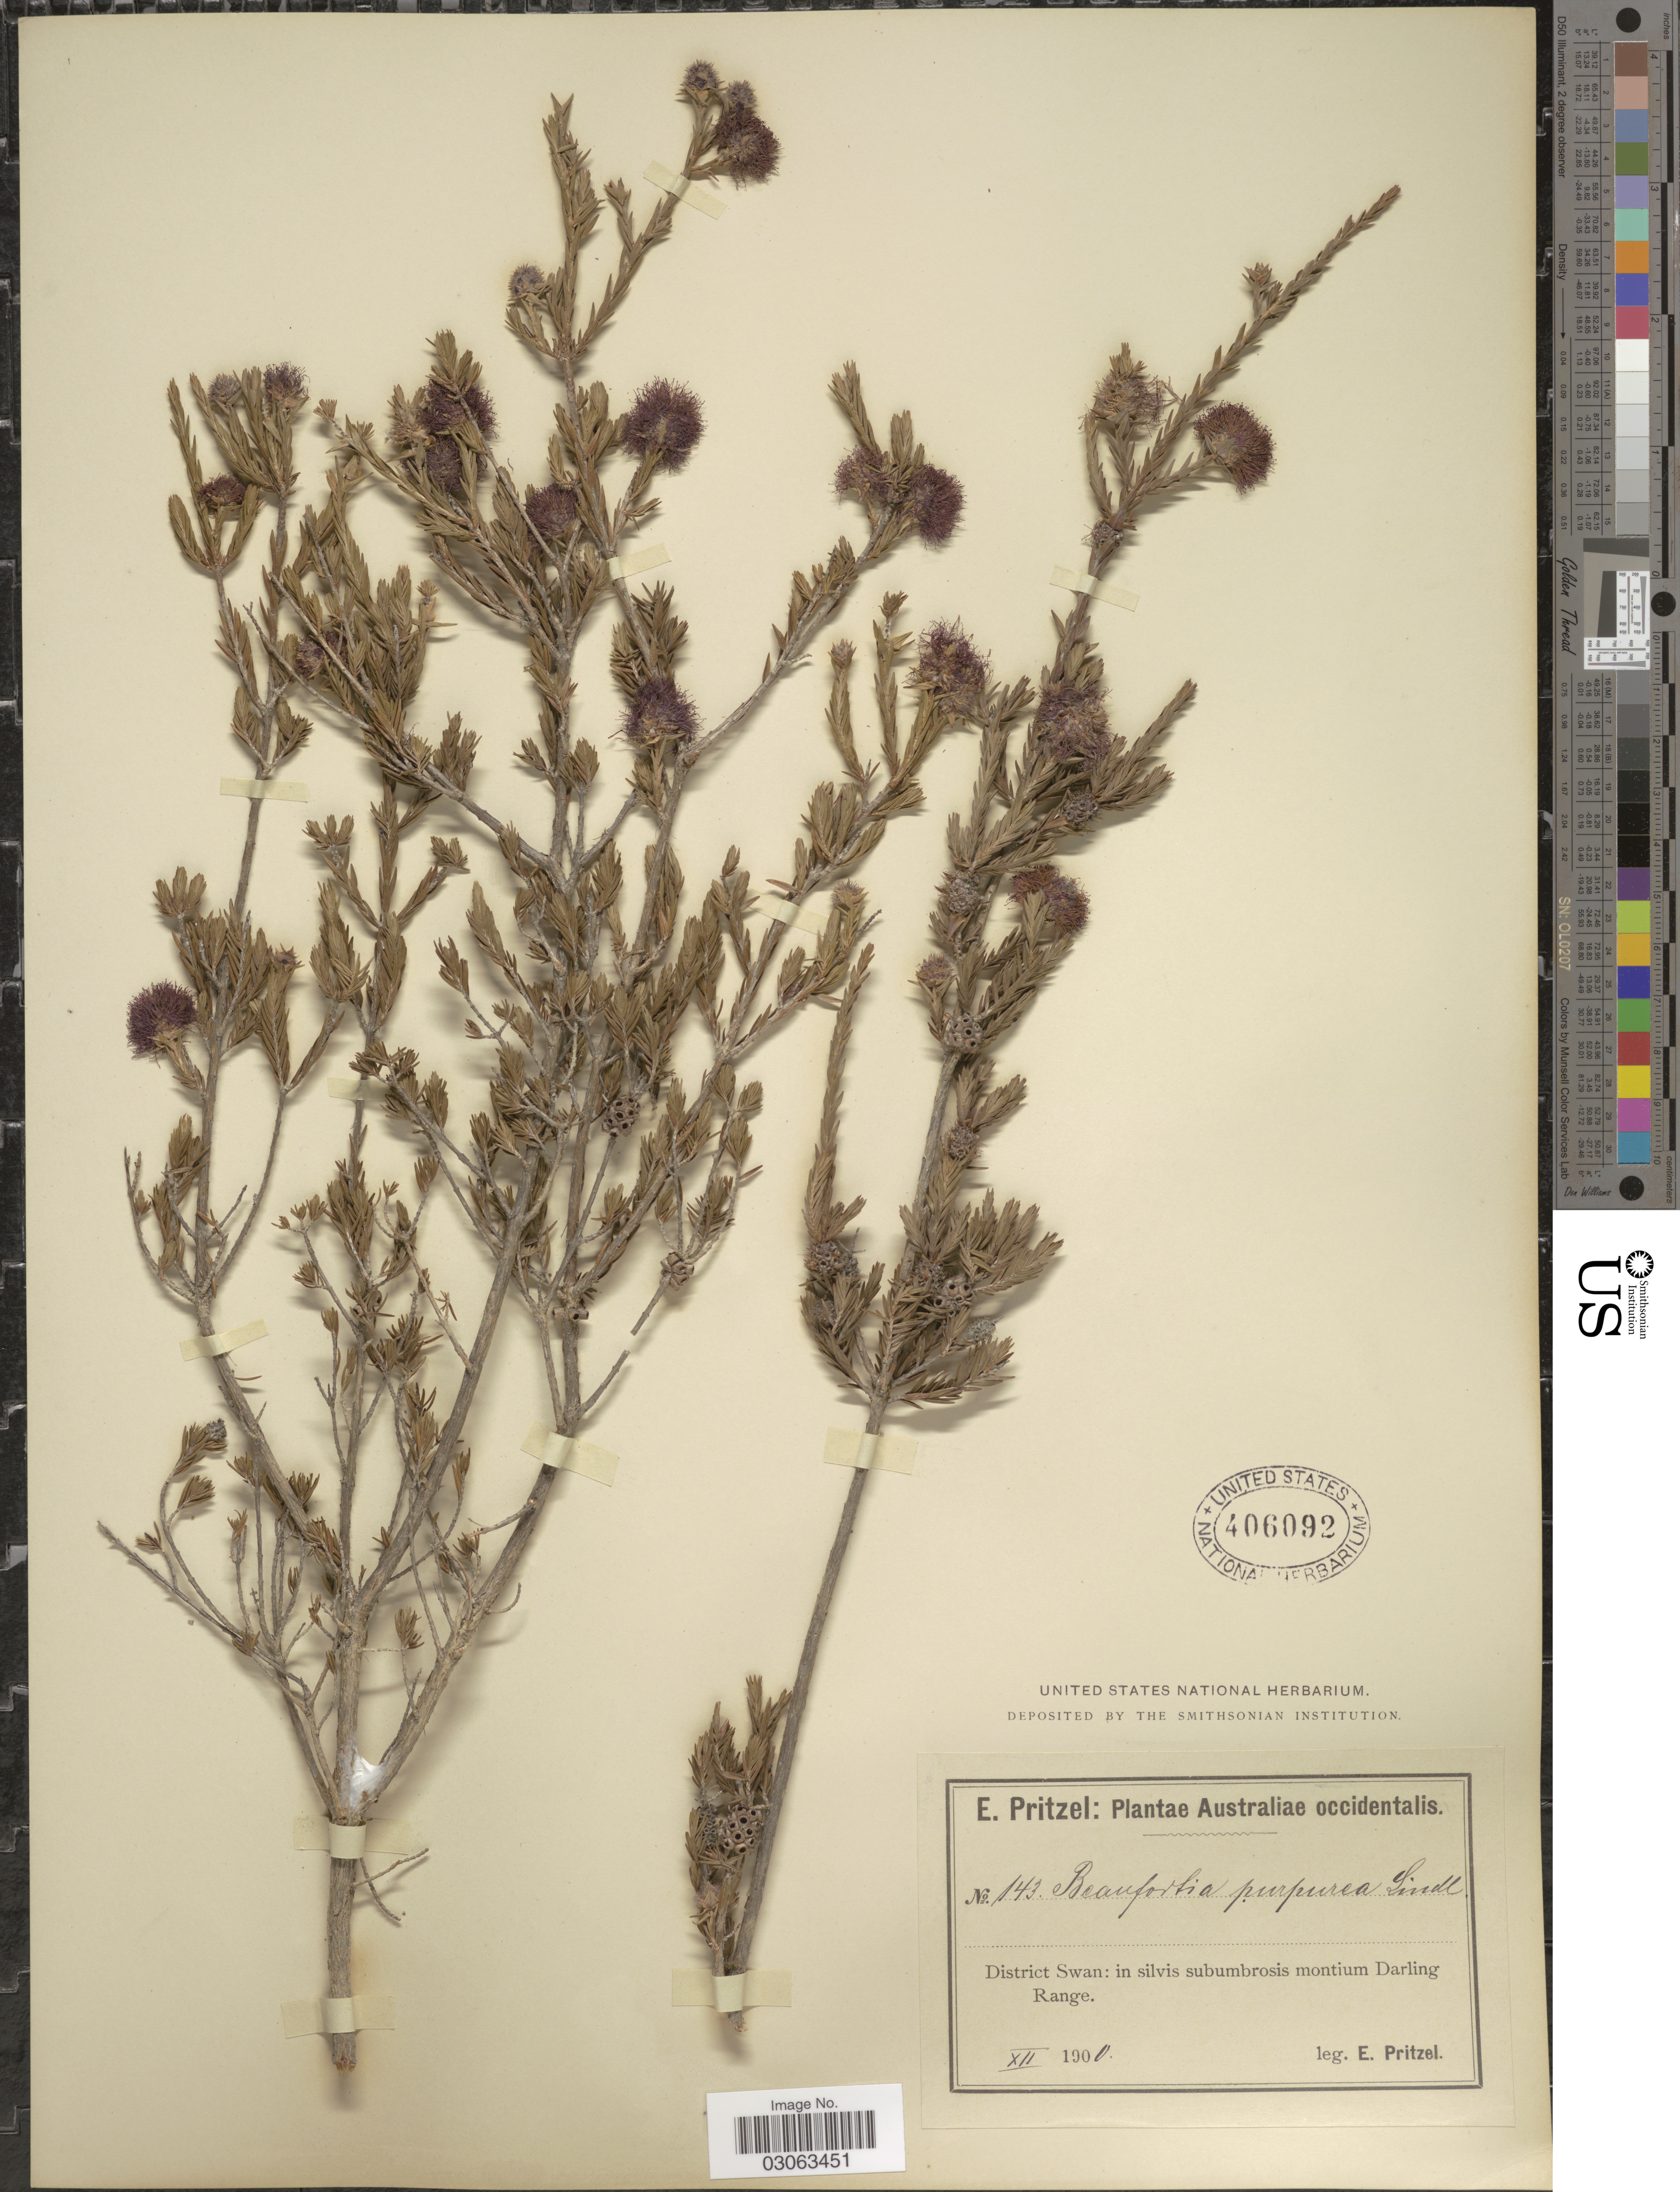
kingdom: Plantae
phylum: Tracheophyta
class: Magnoliopsida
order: Myrtales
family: Myrtaceae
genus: Beaufortia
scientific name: Beaufortia purpurea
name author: Lindl.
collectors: E. G. Pritzel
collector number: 143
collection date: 1900-12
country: Australia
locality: Australiae occidentalis. District Swan. Montium Darling Range.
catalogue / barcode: US 406092